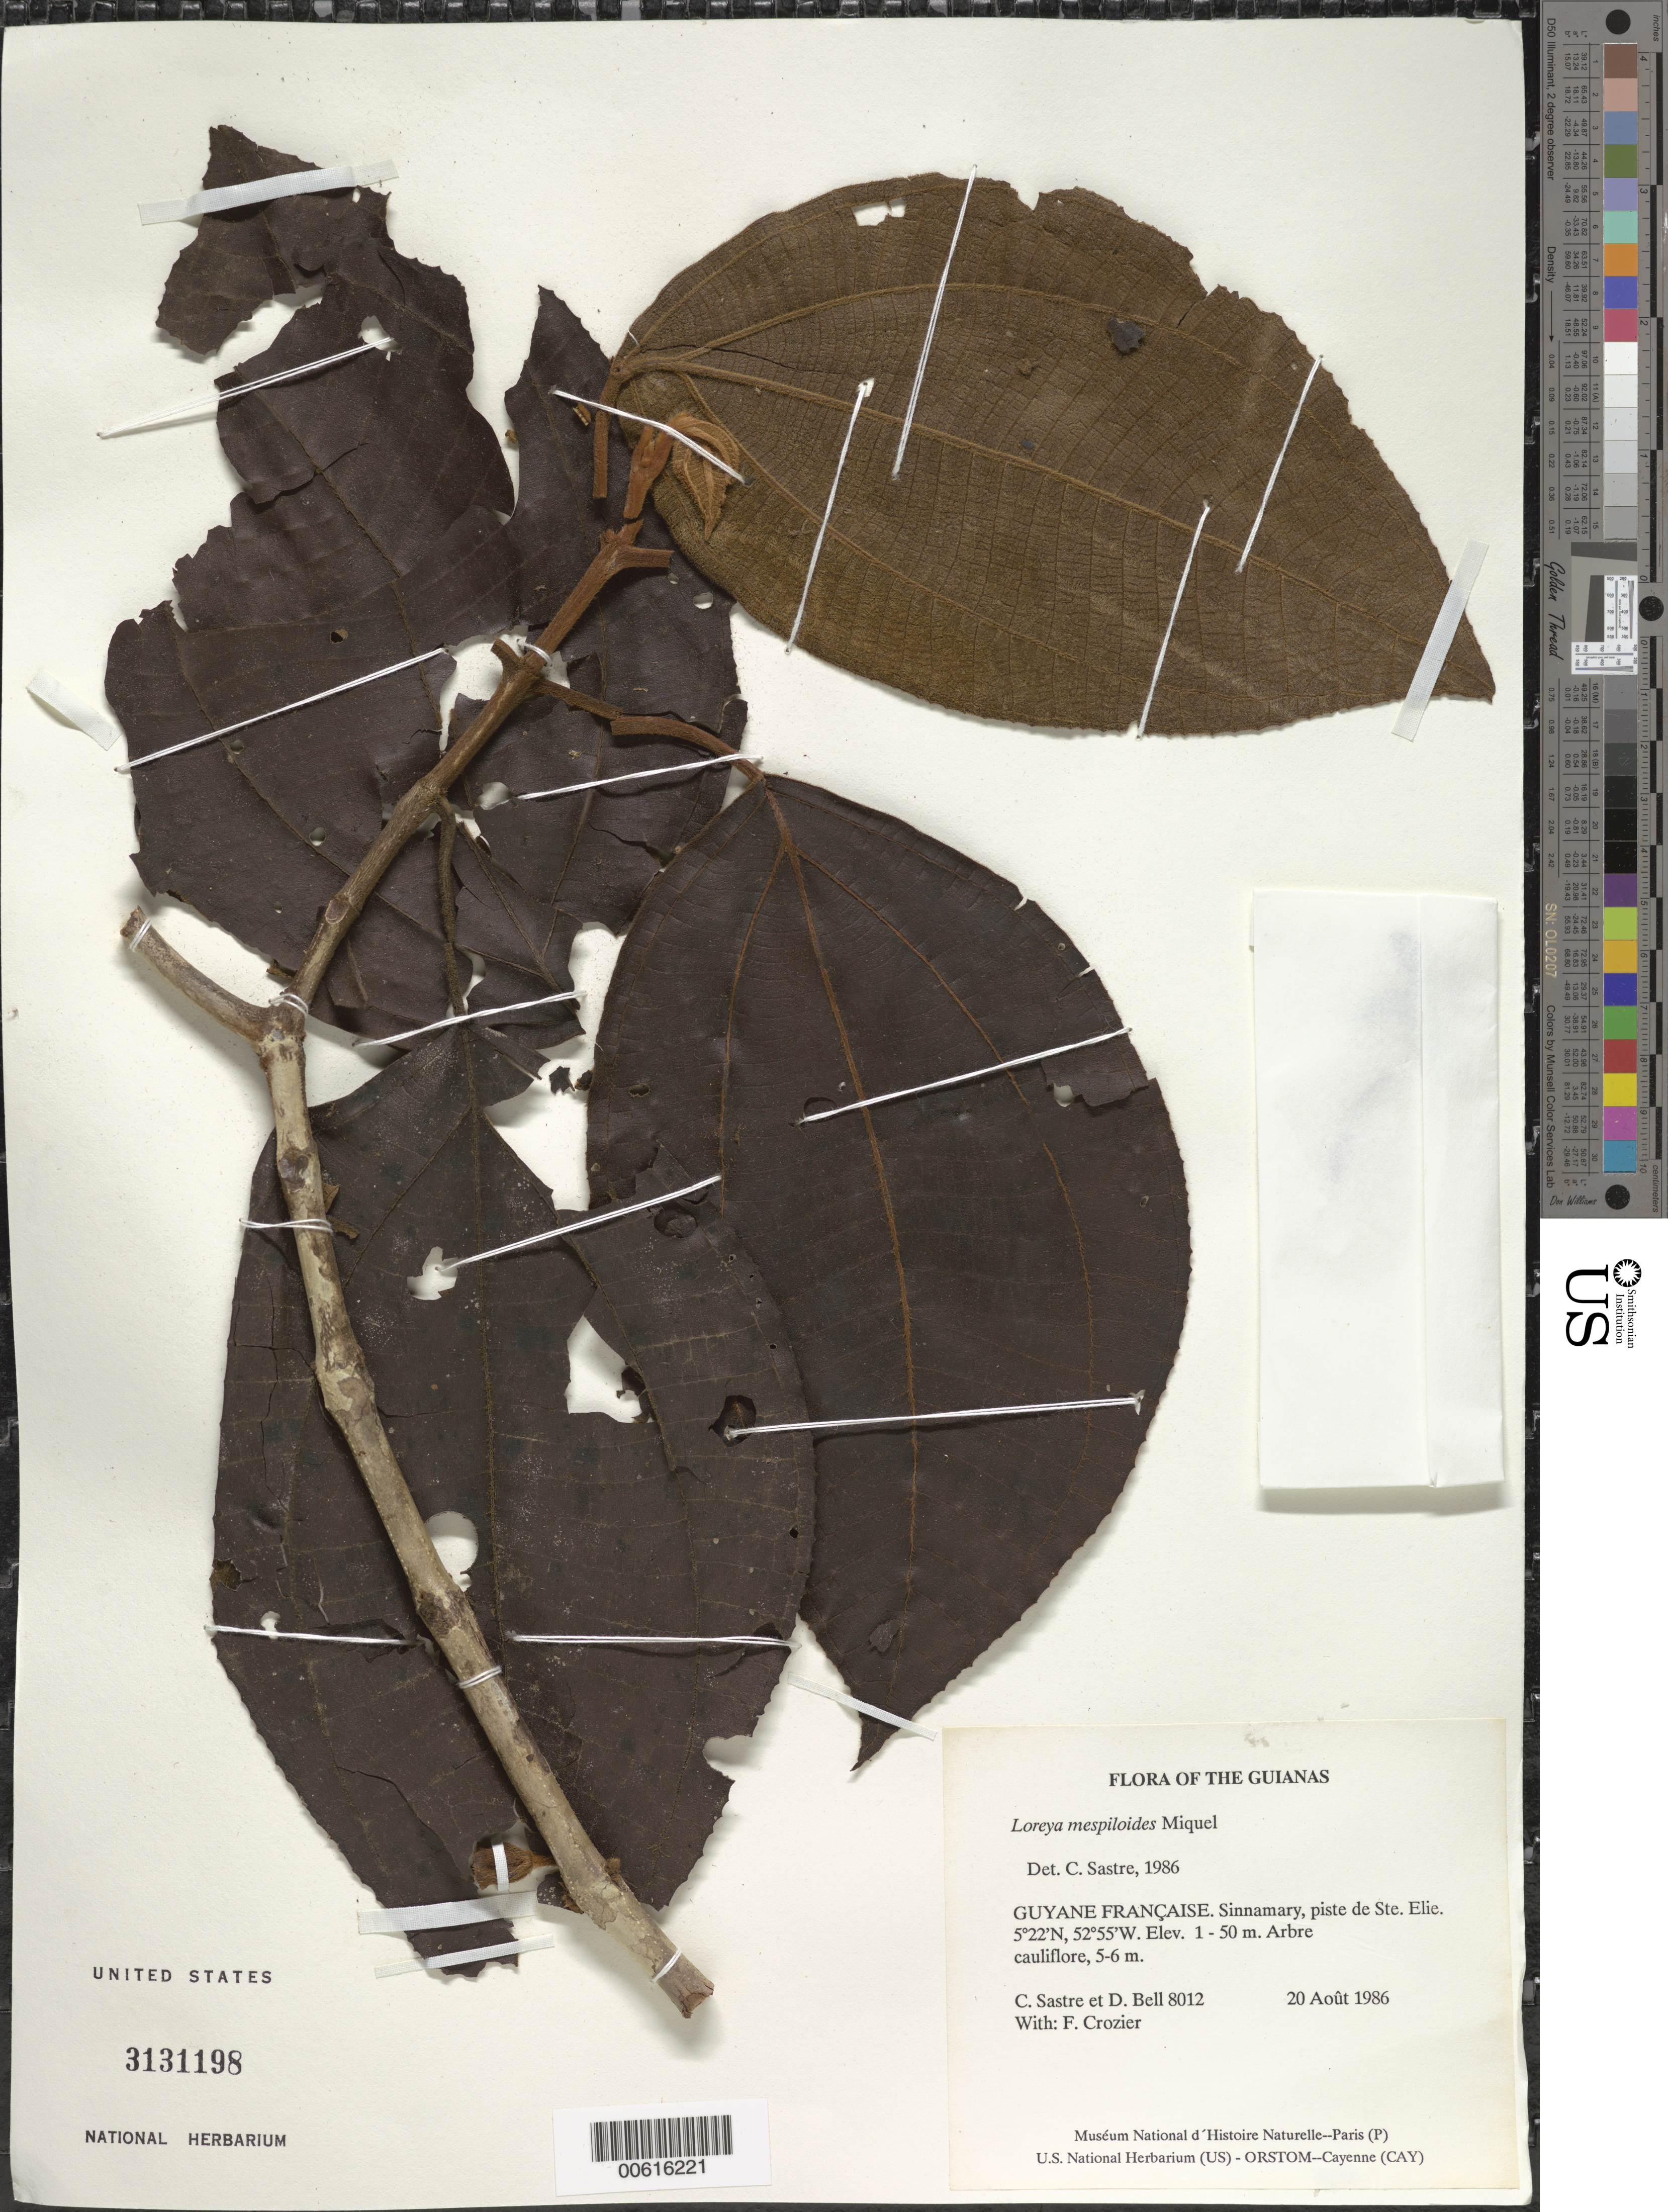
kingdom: Plantae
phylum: Tracheophyta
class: Magnoliopsida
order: Myrtales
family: Melastomataceae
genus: Bellucia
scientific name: Bellucia mespiloides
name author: (Miq.) J.F. Macbr.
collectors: C. H. L. Sastre, D. A. Bell & F. Crozier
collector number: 8012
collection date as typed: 20 August 1986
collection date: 1986-08-20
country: French Guiana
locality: Sinnamary, piste de Ste. Elie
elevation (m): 1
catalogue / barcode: US 3131198